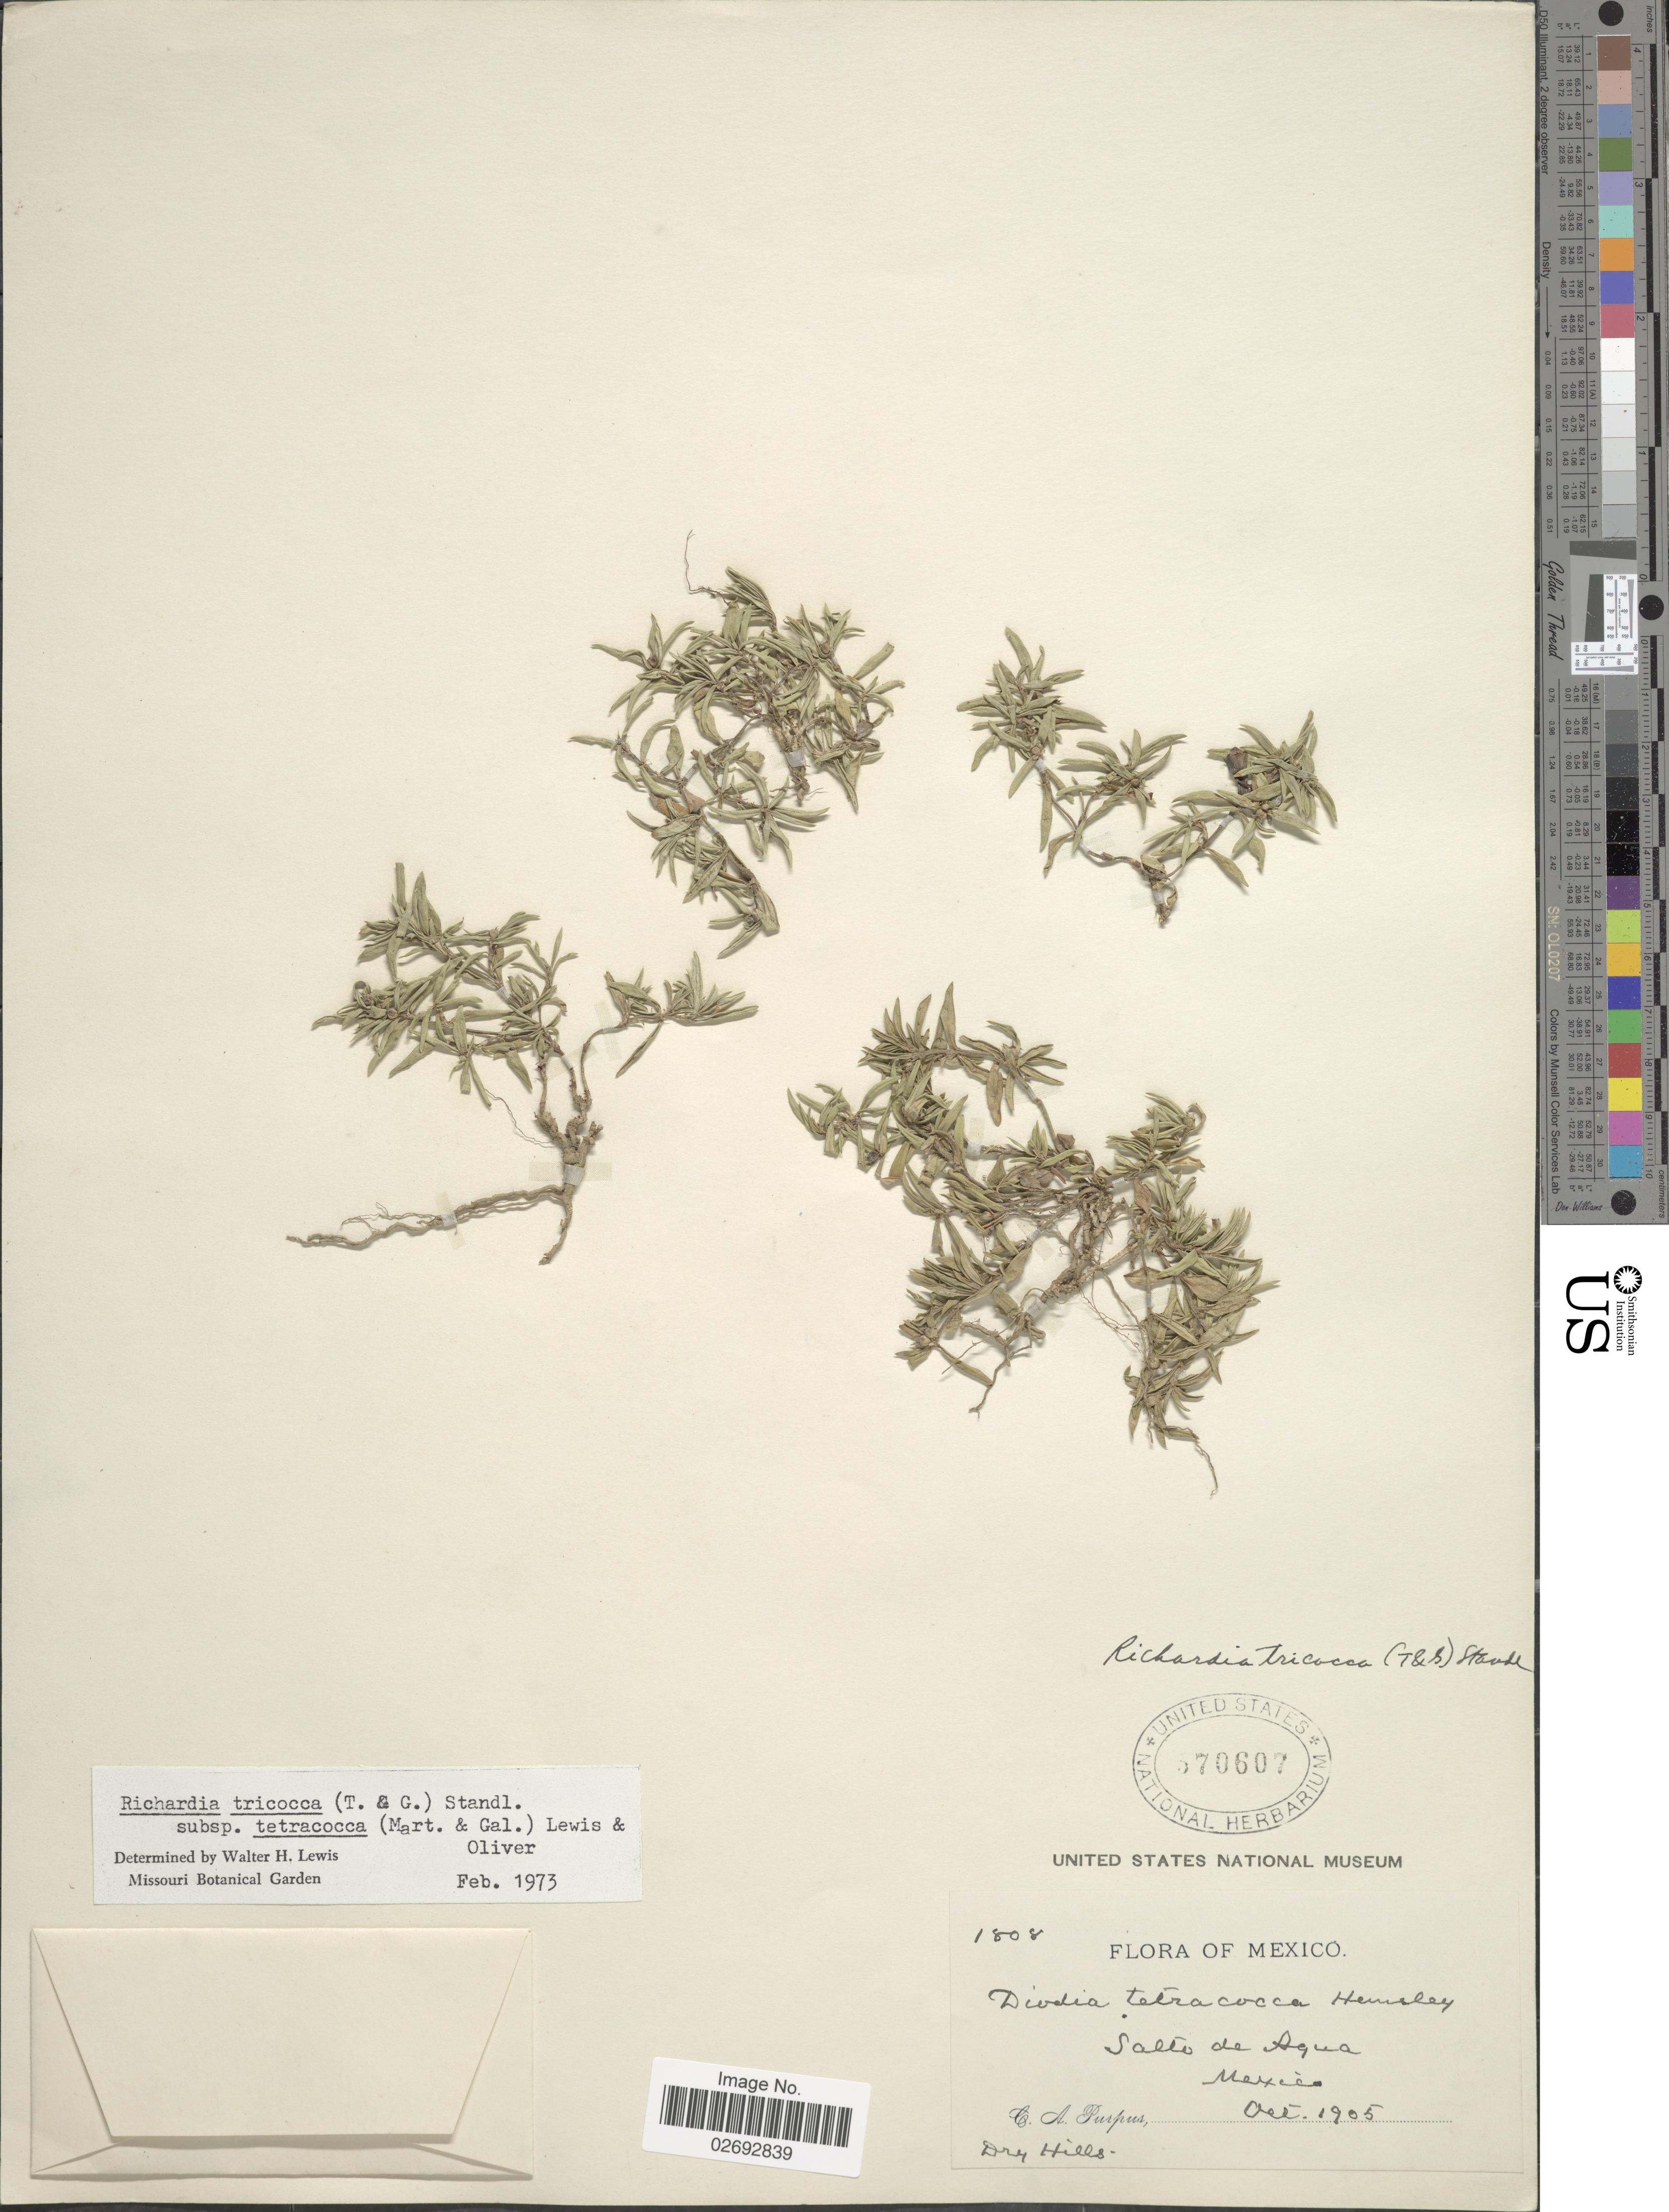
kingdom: Plantae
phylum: Tracheophyta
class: Magnoliopsida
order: Gentianales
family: Rubiaceae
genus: Richardia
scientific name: Richardia tricocca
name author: (Torr.) Standl.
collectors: C. A. Purpus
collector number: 1808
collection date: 1905-10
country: Mexico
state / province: México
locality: Salto de Aqua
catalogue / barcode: US 570607